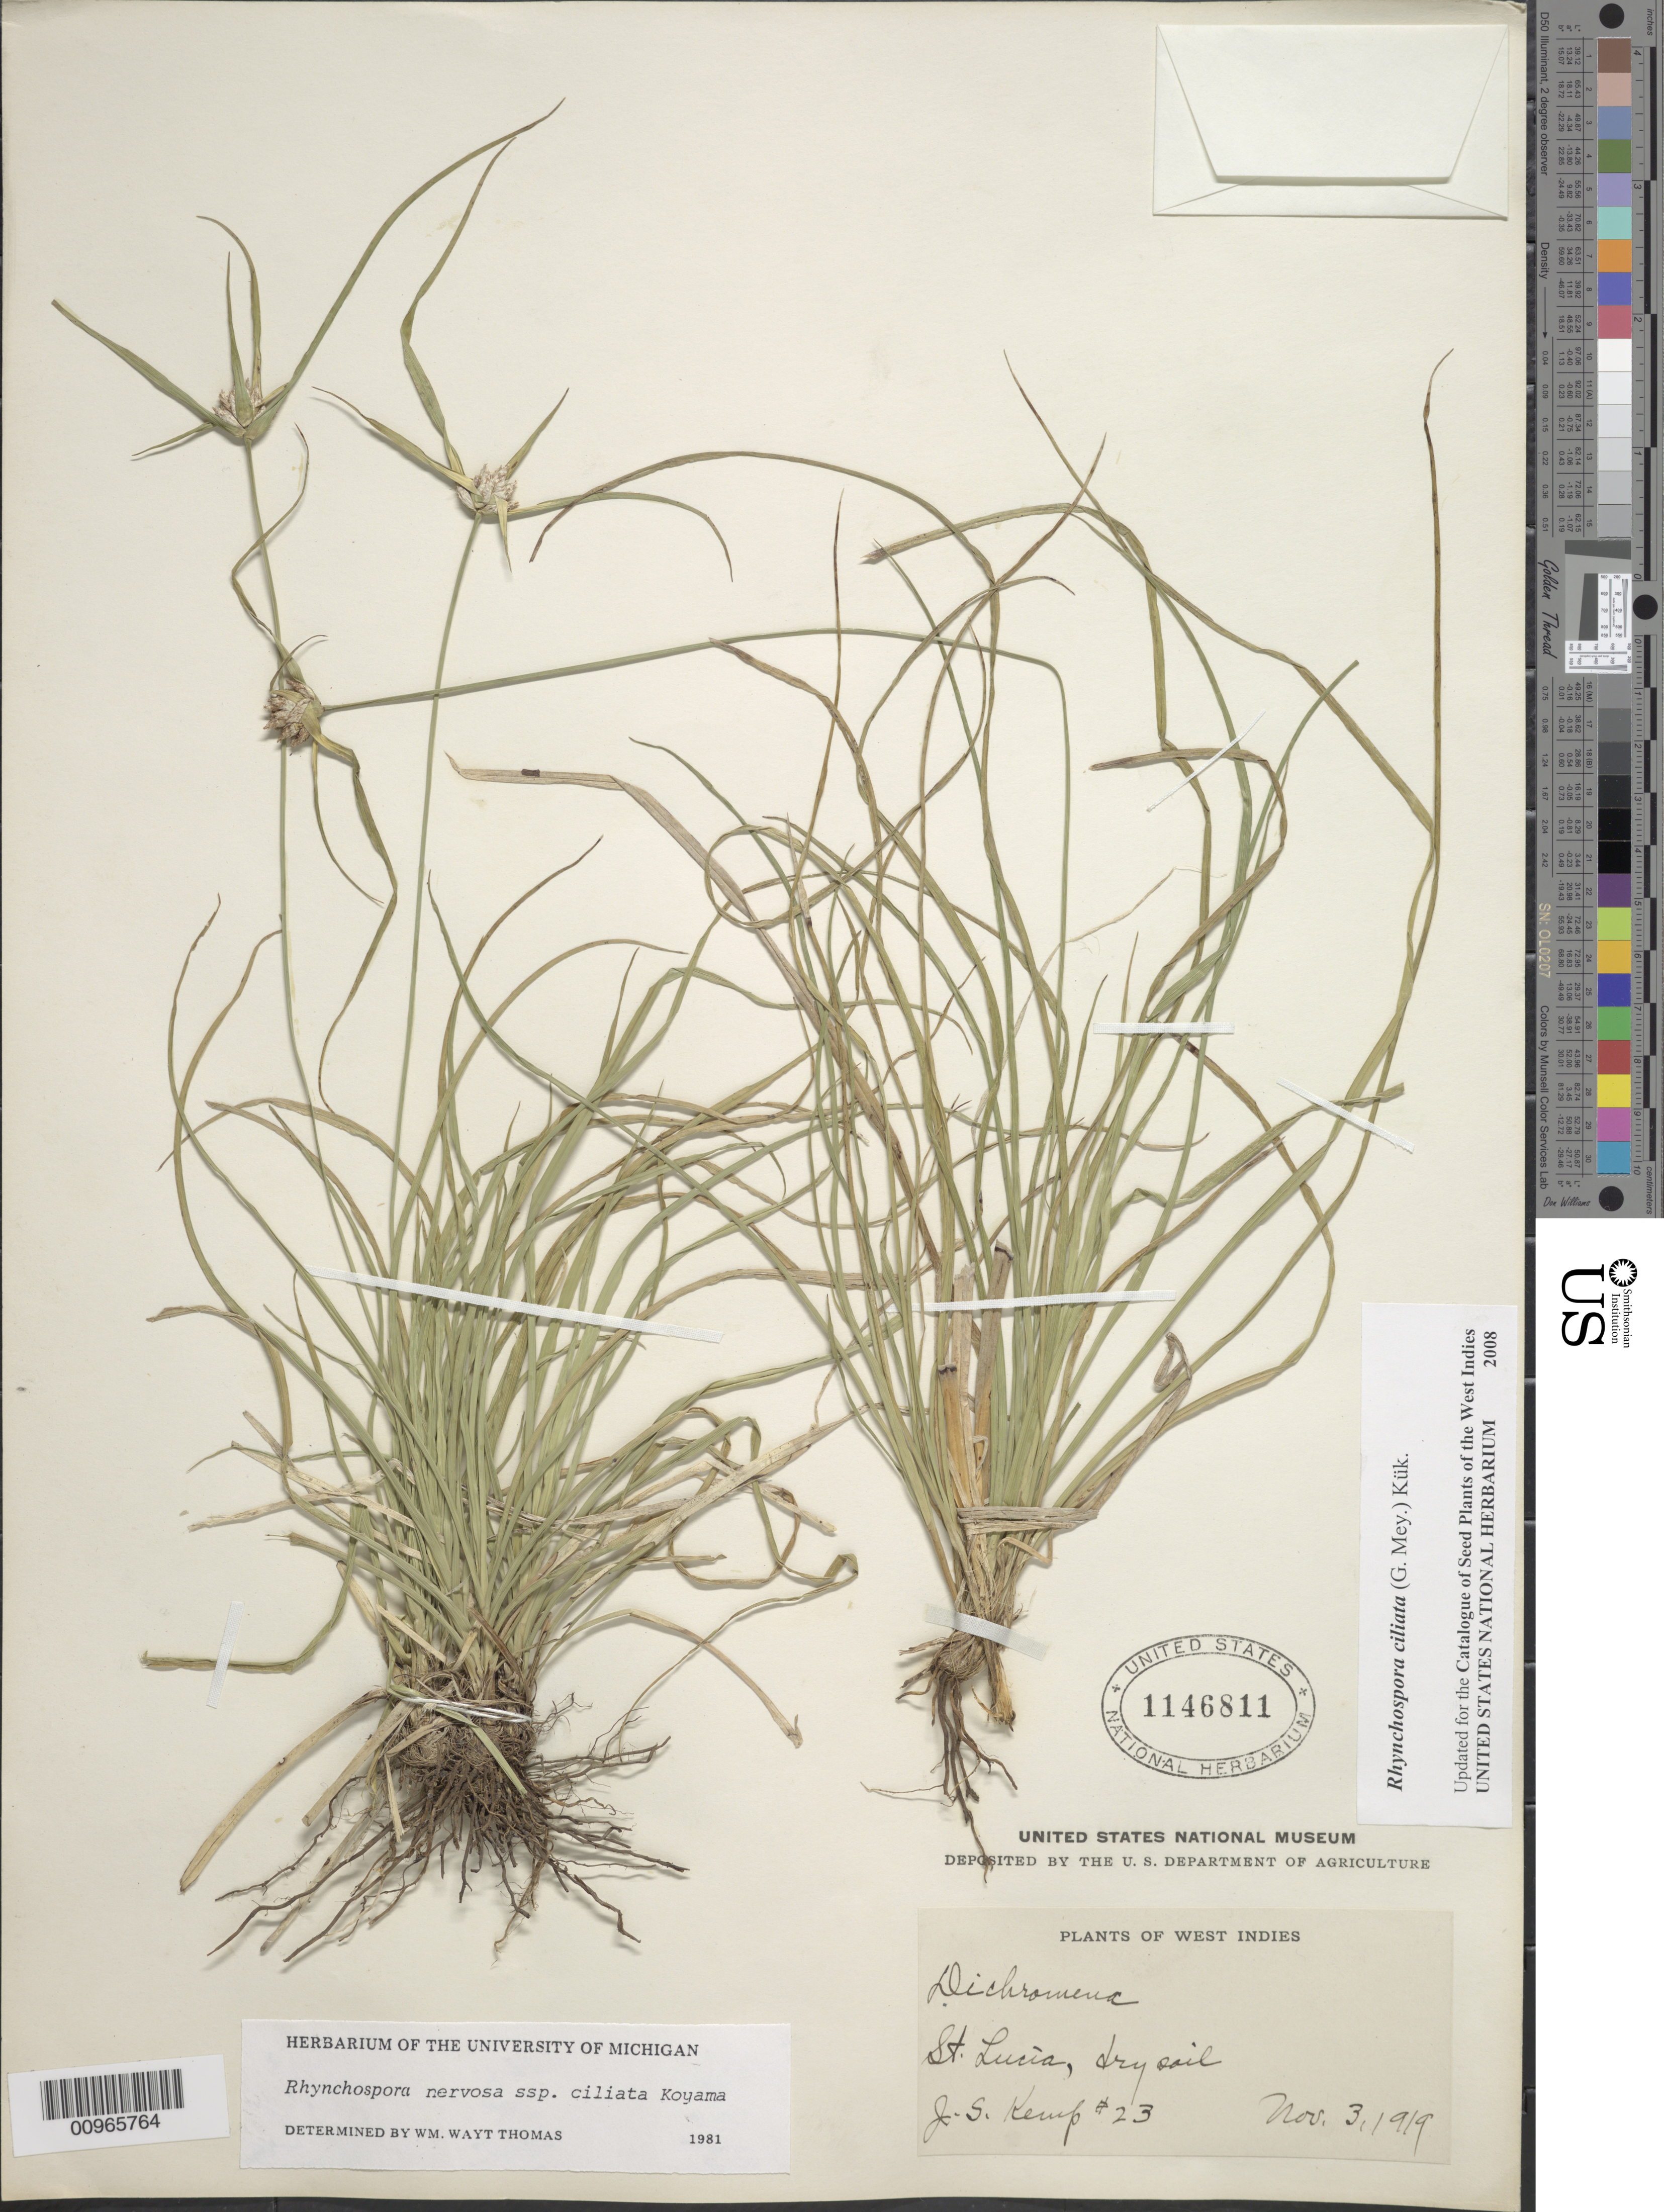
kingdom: Plantae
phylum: Tracheophyta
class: Liliopsida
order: Poales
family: Cyperaceae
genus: Rhynchospora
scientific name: Rhynchospora ciliata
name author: (G. Mey.) Kük.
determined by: Strong, M. T., (US), Smithsonian Institution - National Museum of Natural History (UNITED STATES)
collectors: J. Kemp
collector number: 23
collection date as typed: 03 Nov 1919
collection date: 1919-11-03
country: St. Lucia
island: St. Lucia I.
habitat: Dry soil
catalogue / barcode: US 1146811